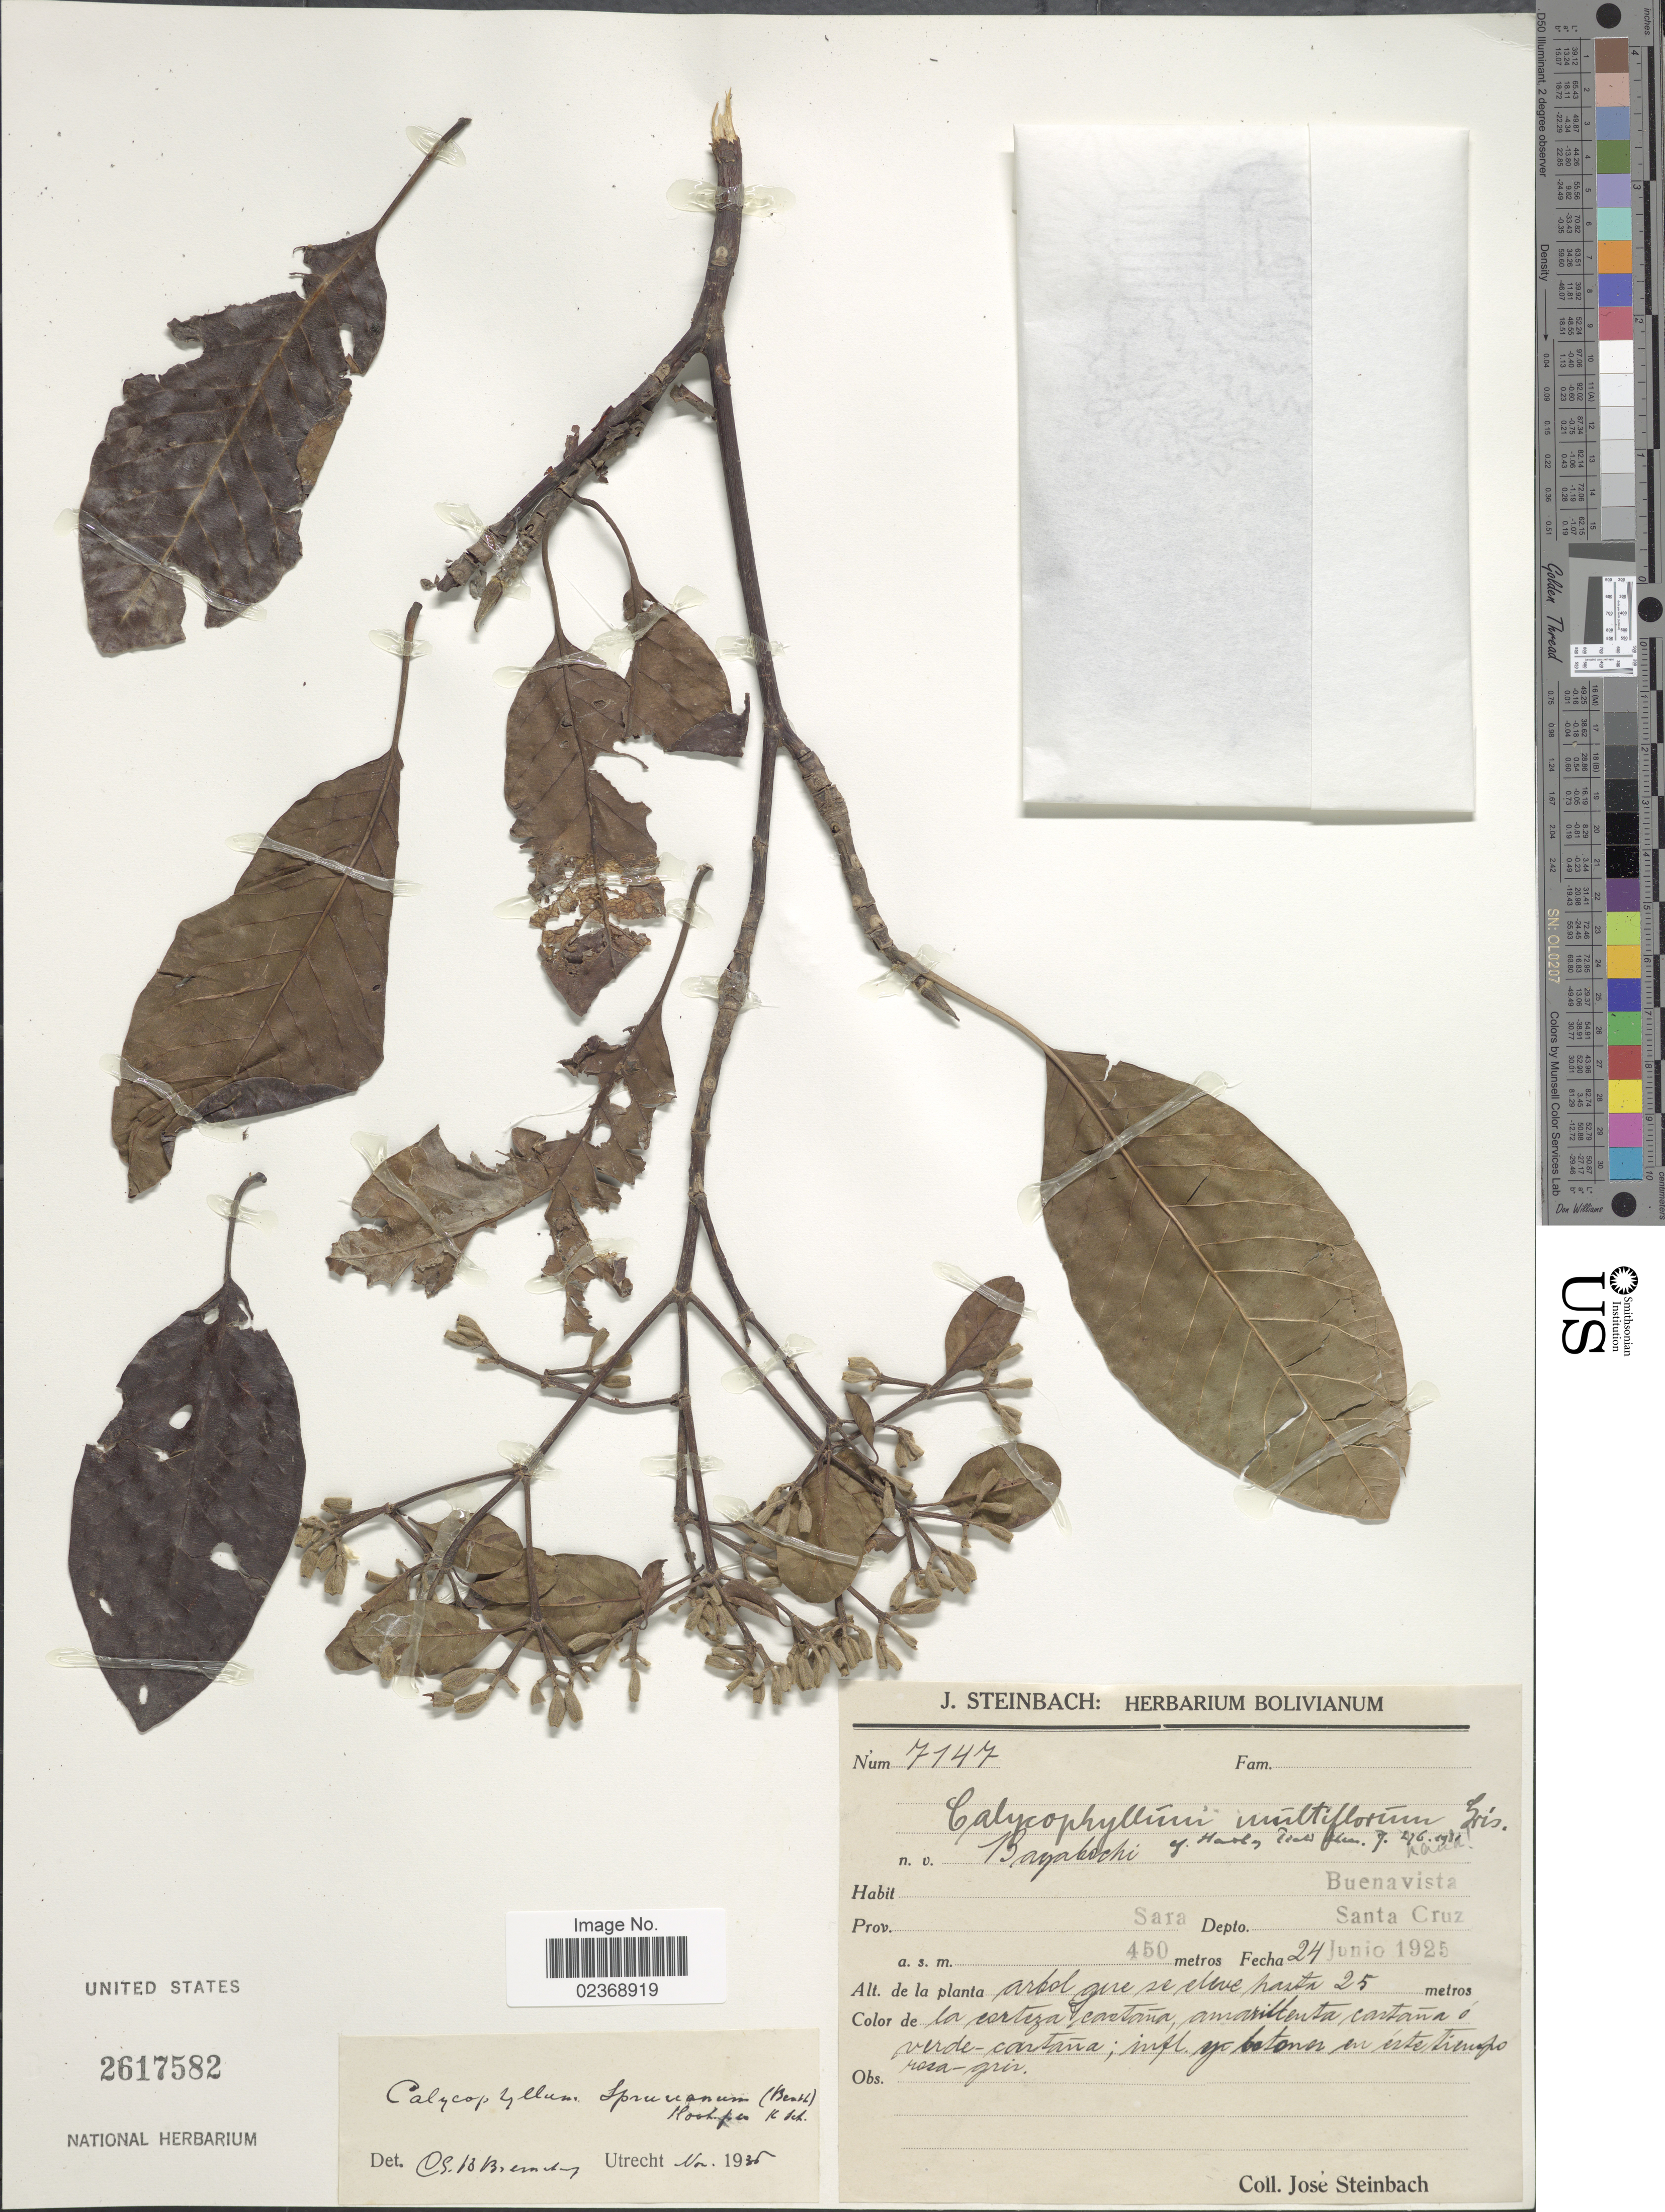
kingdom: Plantae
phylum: Tracheophyta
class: Magnoliopsida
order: Gentianales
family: Rubiaceae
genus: Calycophyllum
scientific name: Calycophyllum spruceanum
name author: (Benth.) Hook. f. ex K. Schum.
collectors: J. Steinbach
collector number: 7147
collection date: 1925-06-24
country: Bolivia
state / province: Santa Cruz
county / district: Ichilo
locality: Santa Cruz, Buena Vista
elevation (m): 450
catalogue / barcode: US 2617582